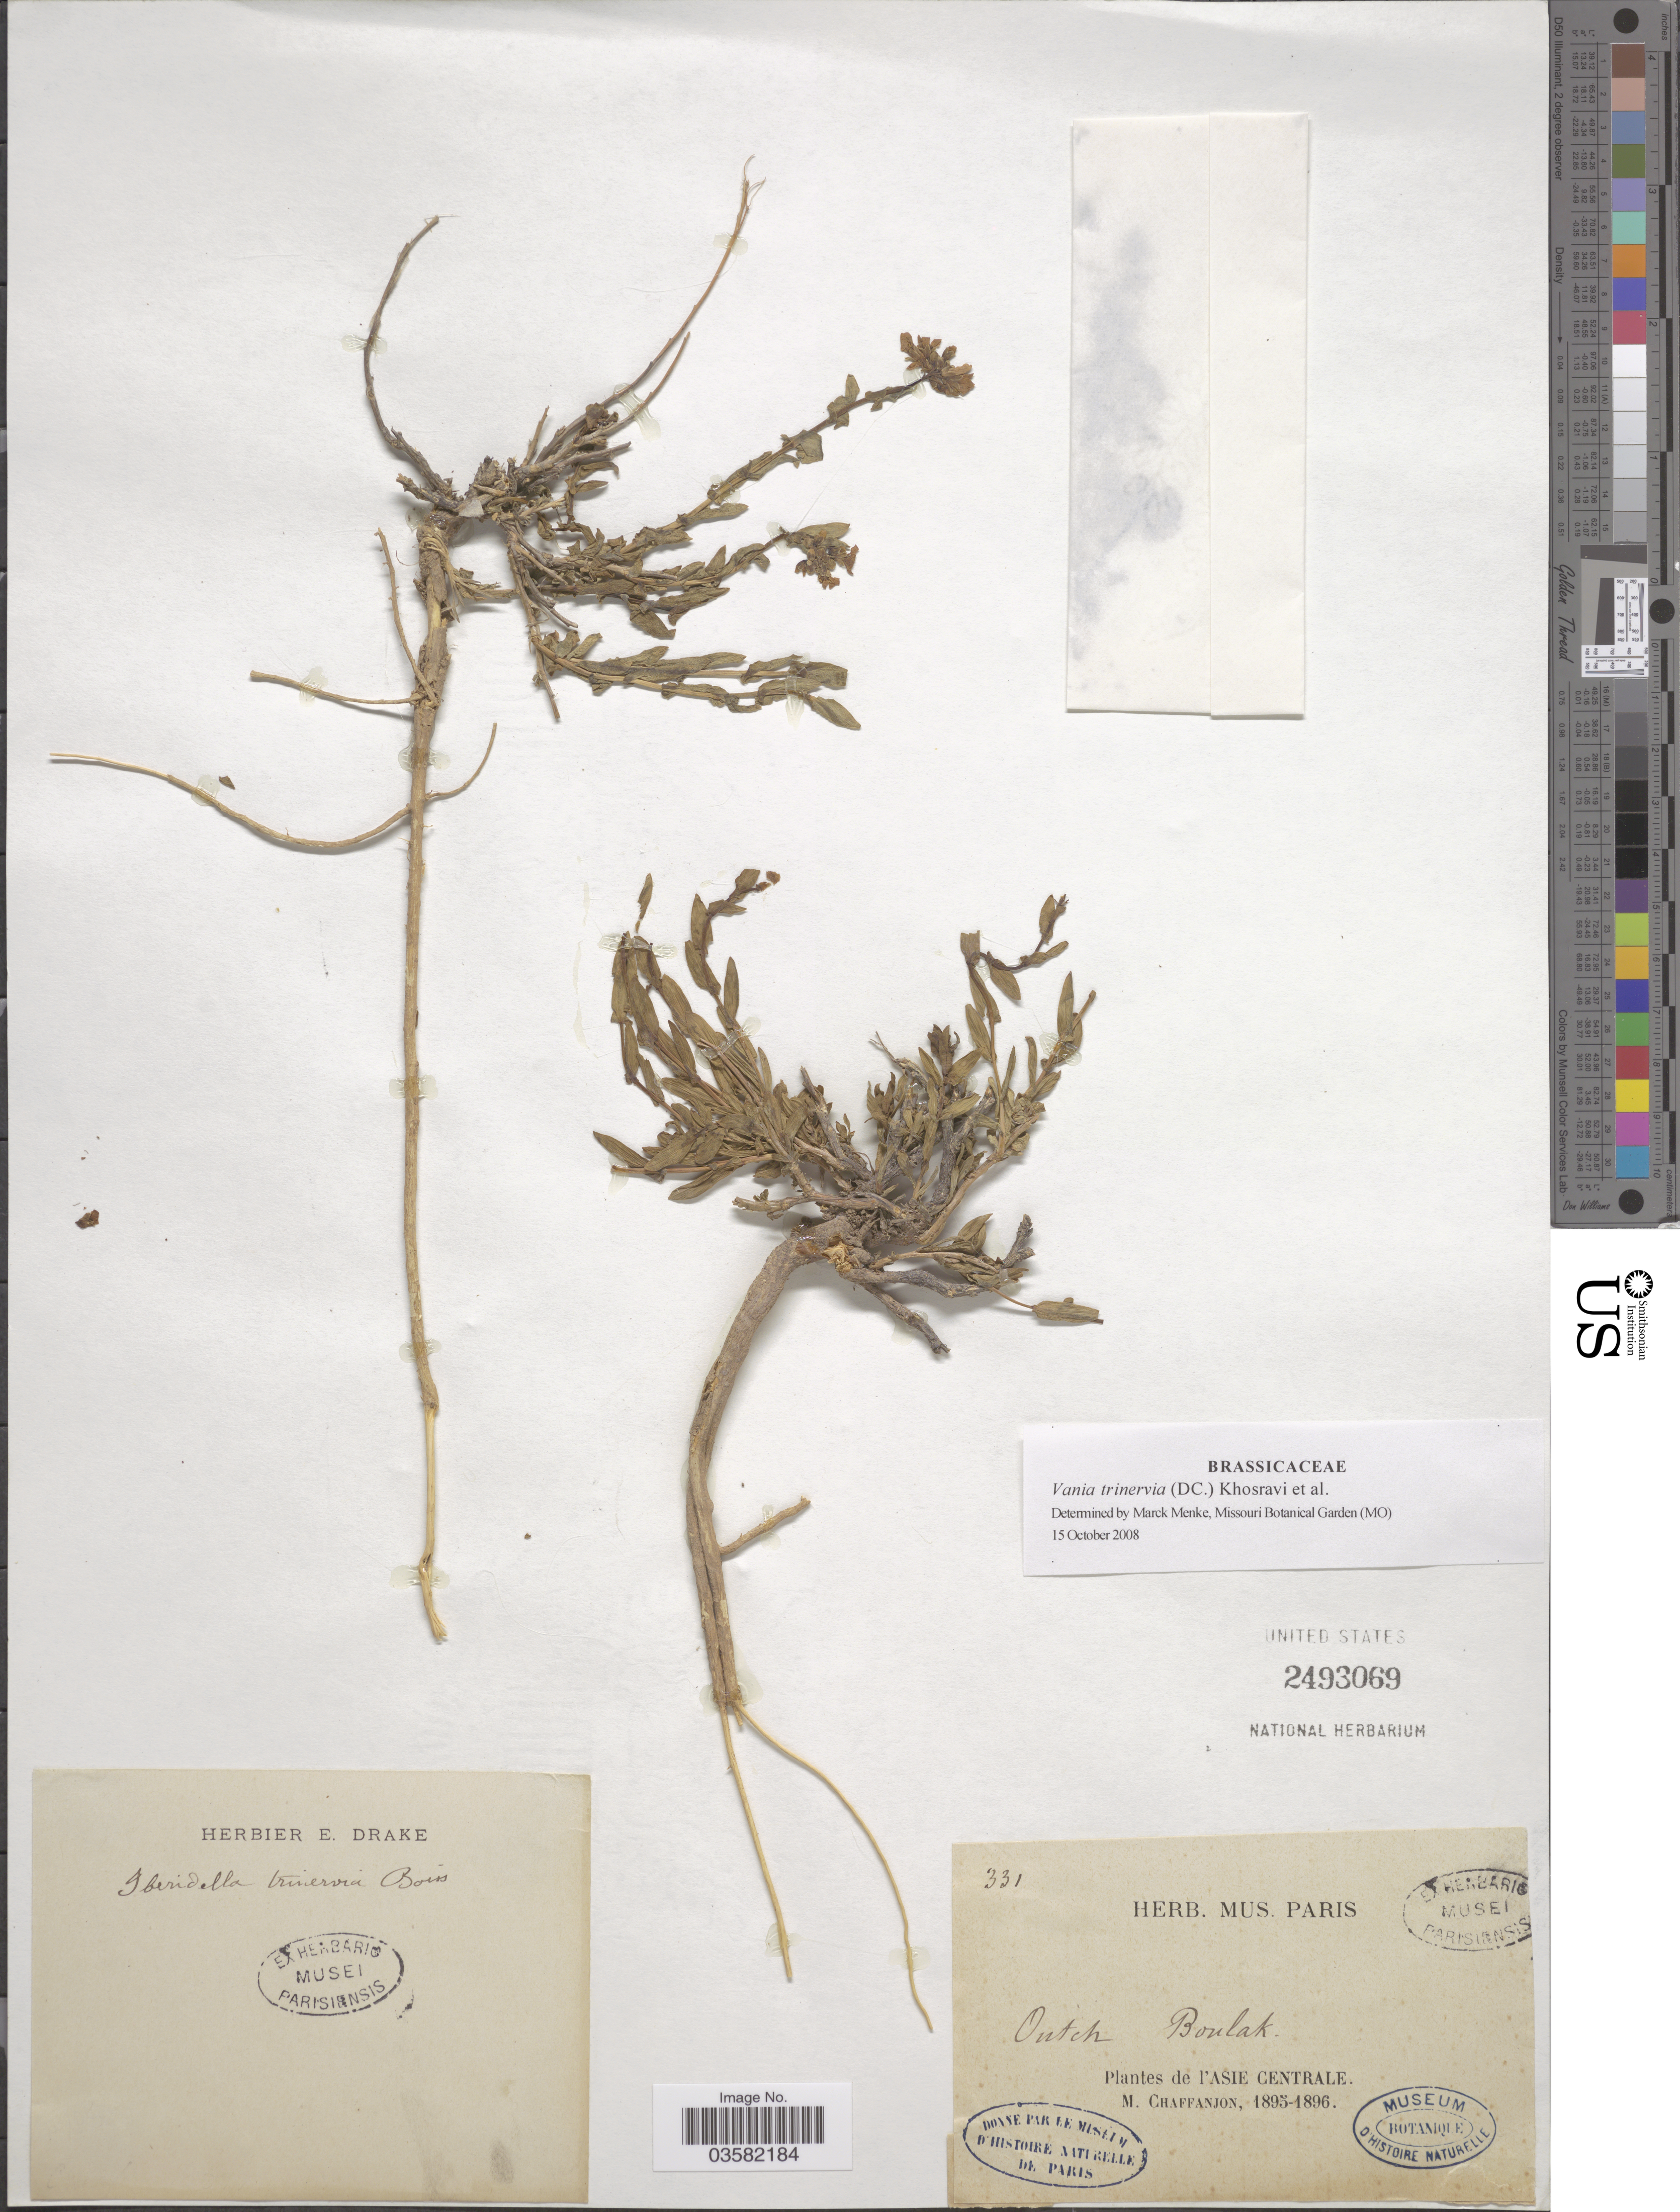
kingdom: Plantae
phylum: Tracheophyta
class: Magnoliopsida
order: Brassicales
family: Brassicaceae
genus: Vania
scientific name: Vania trinervia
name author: (DC.) Khosravi et al.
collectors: M. Chaffanjon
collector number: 331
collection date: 1895/1896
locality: Outch Boulak. l'Asie Centrale.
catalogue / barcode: US 2493069